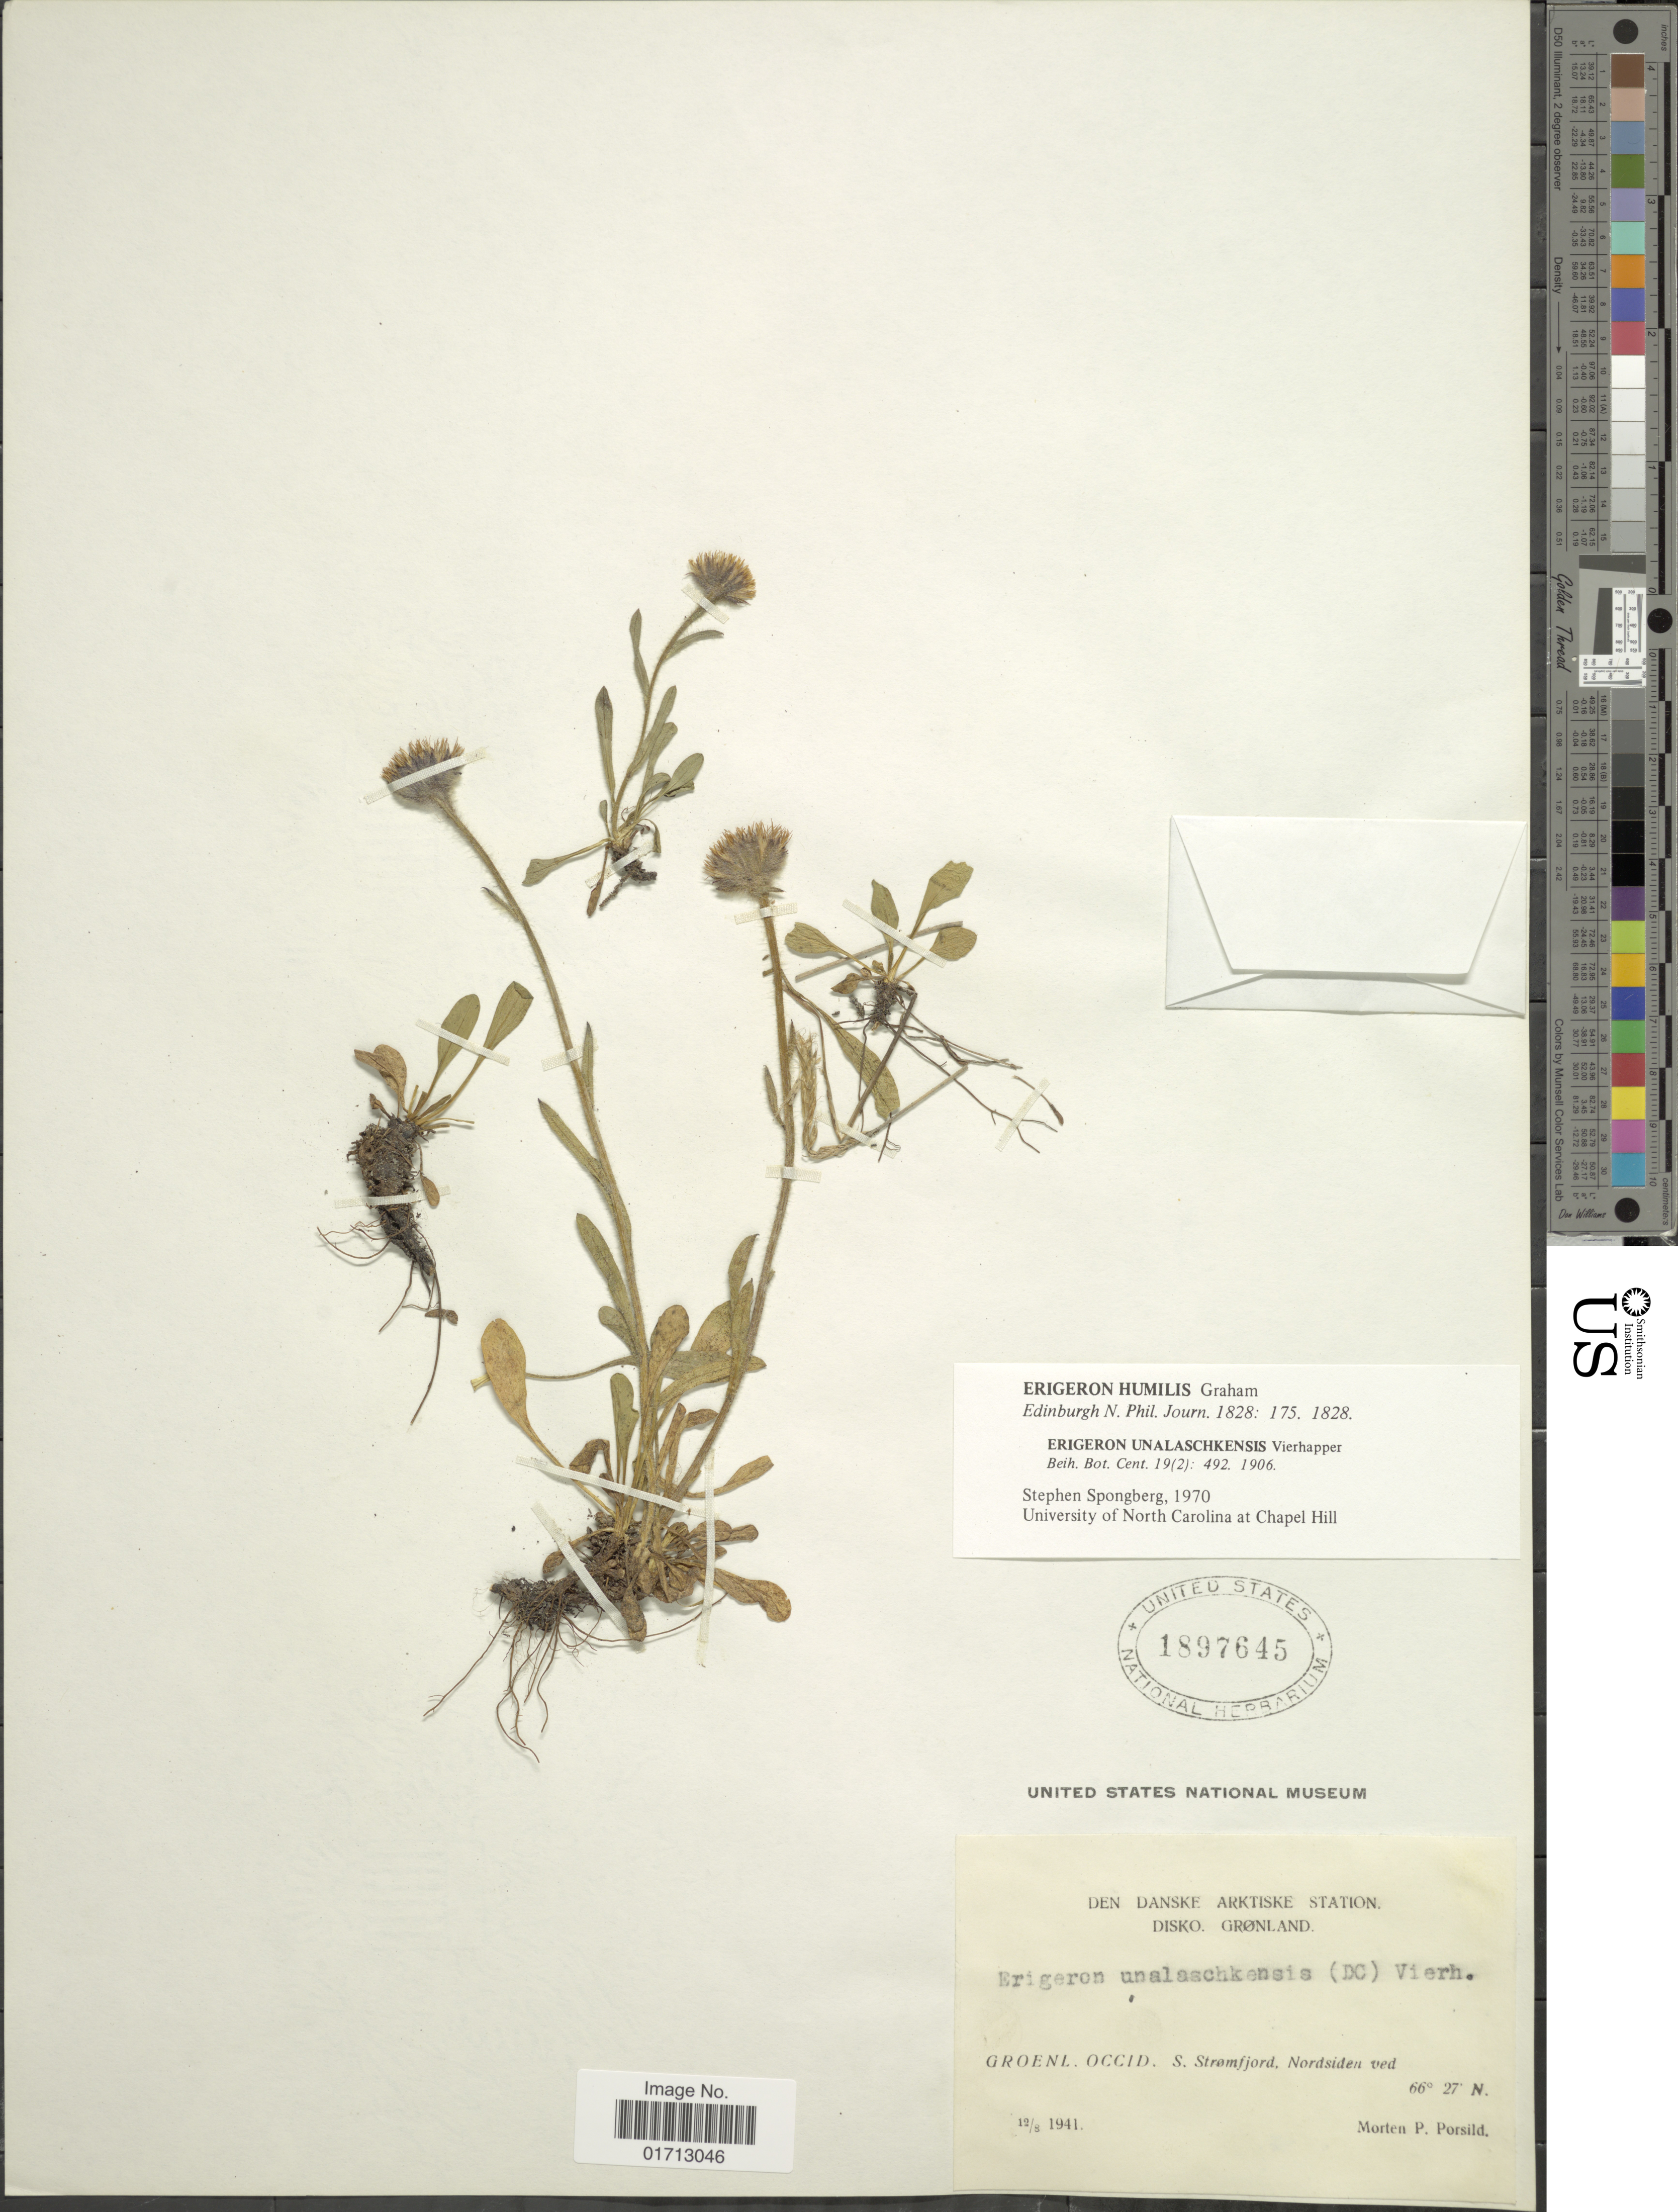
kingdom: Plantae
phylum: Tracheophyta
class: Magnoliopsida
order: Asterales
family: Asteraceae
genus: Erigeron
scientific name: Erigeron humilis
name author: Graham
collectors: M. P. Porsild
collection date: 1941-08-12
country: Greenland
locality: Den Danke Arktiske Station, Disko, Gronland, Groene Occid, S. Stromfjord, Nordsiden ved.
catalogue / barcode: US 1897645